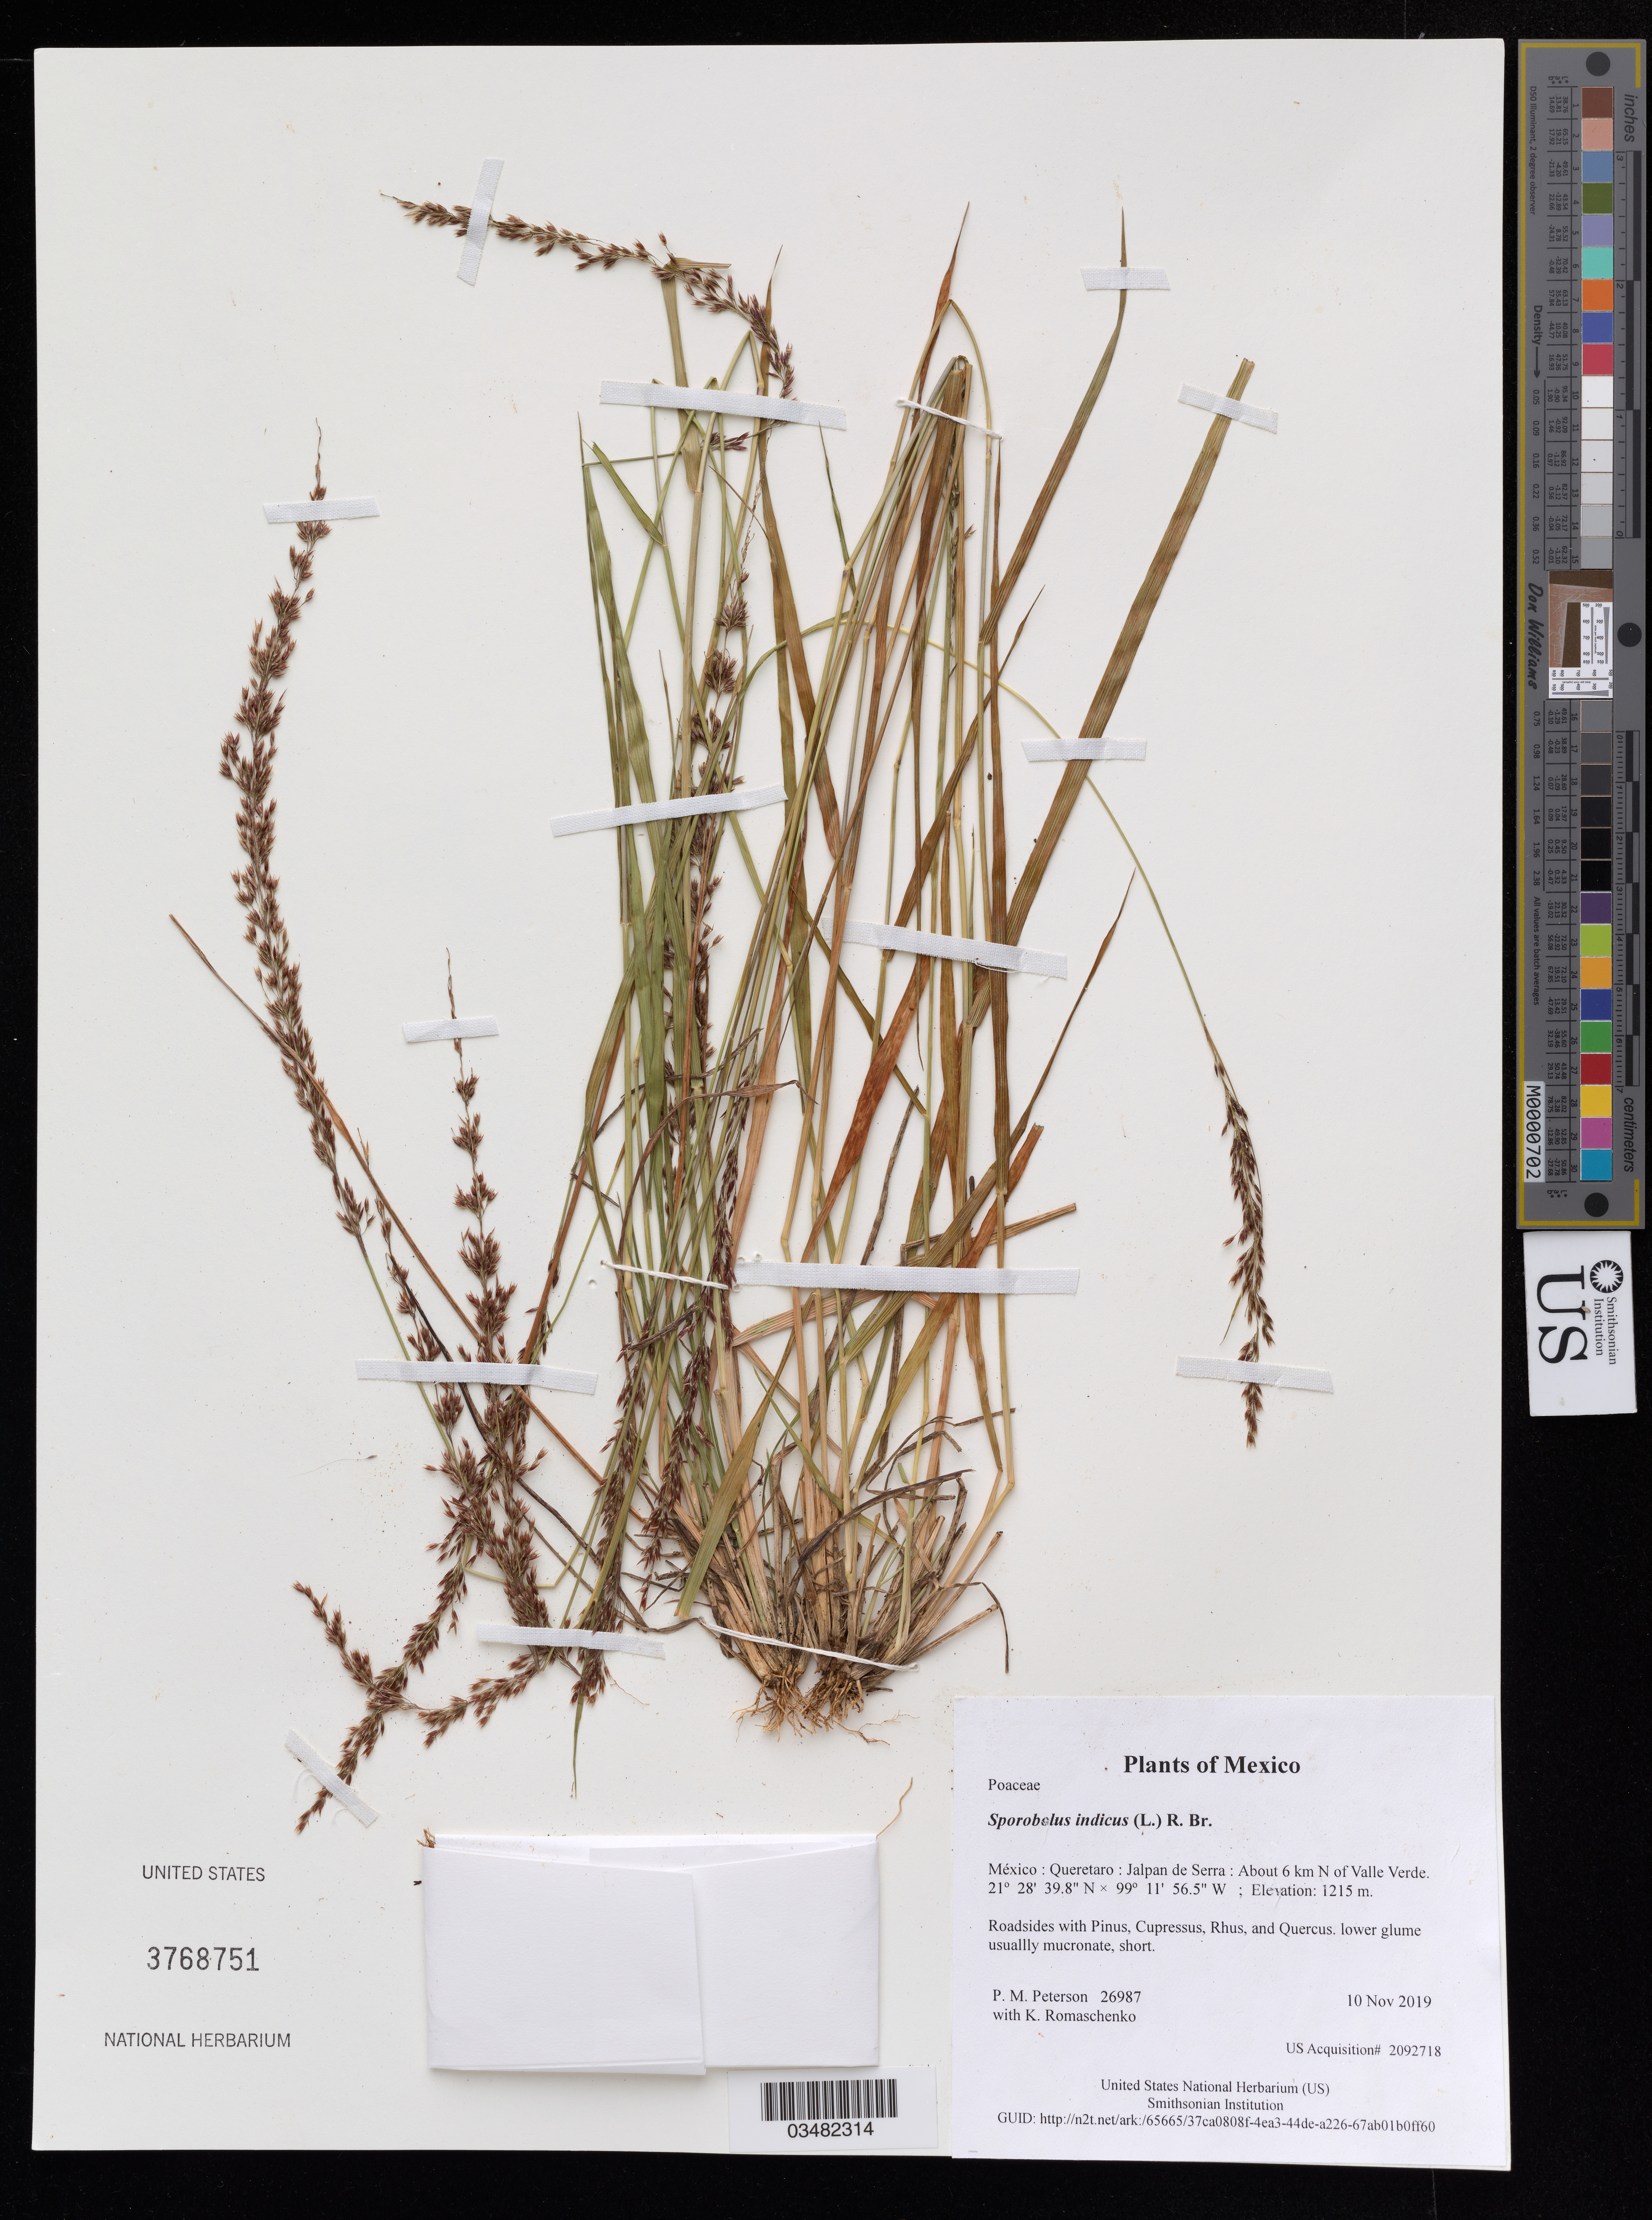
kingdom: Plantae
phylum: Tracheophyta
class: Liliopsida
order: Poales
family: Poaceae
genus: Sporobolus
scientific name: Sporobolus indicus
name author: (L.) R. Br.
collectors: P. M. Peterson & K. Romaschenko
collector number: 26987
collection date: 2019-11-10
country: México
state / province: Queretaro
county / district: Jalpan de Serra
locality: About 6 km N of Valle Verde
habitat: Roadsides with Pinus, Cupressus, Rhus, and Quercus.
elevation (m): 1215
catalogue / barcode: US 3768751